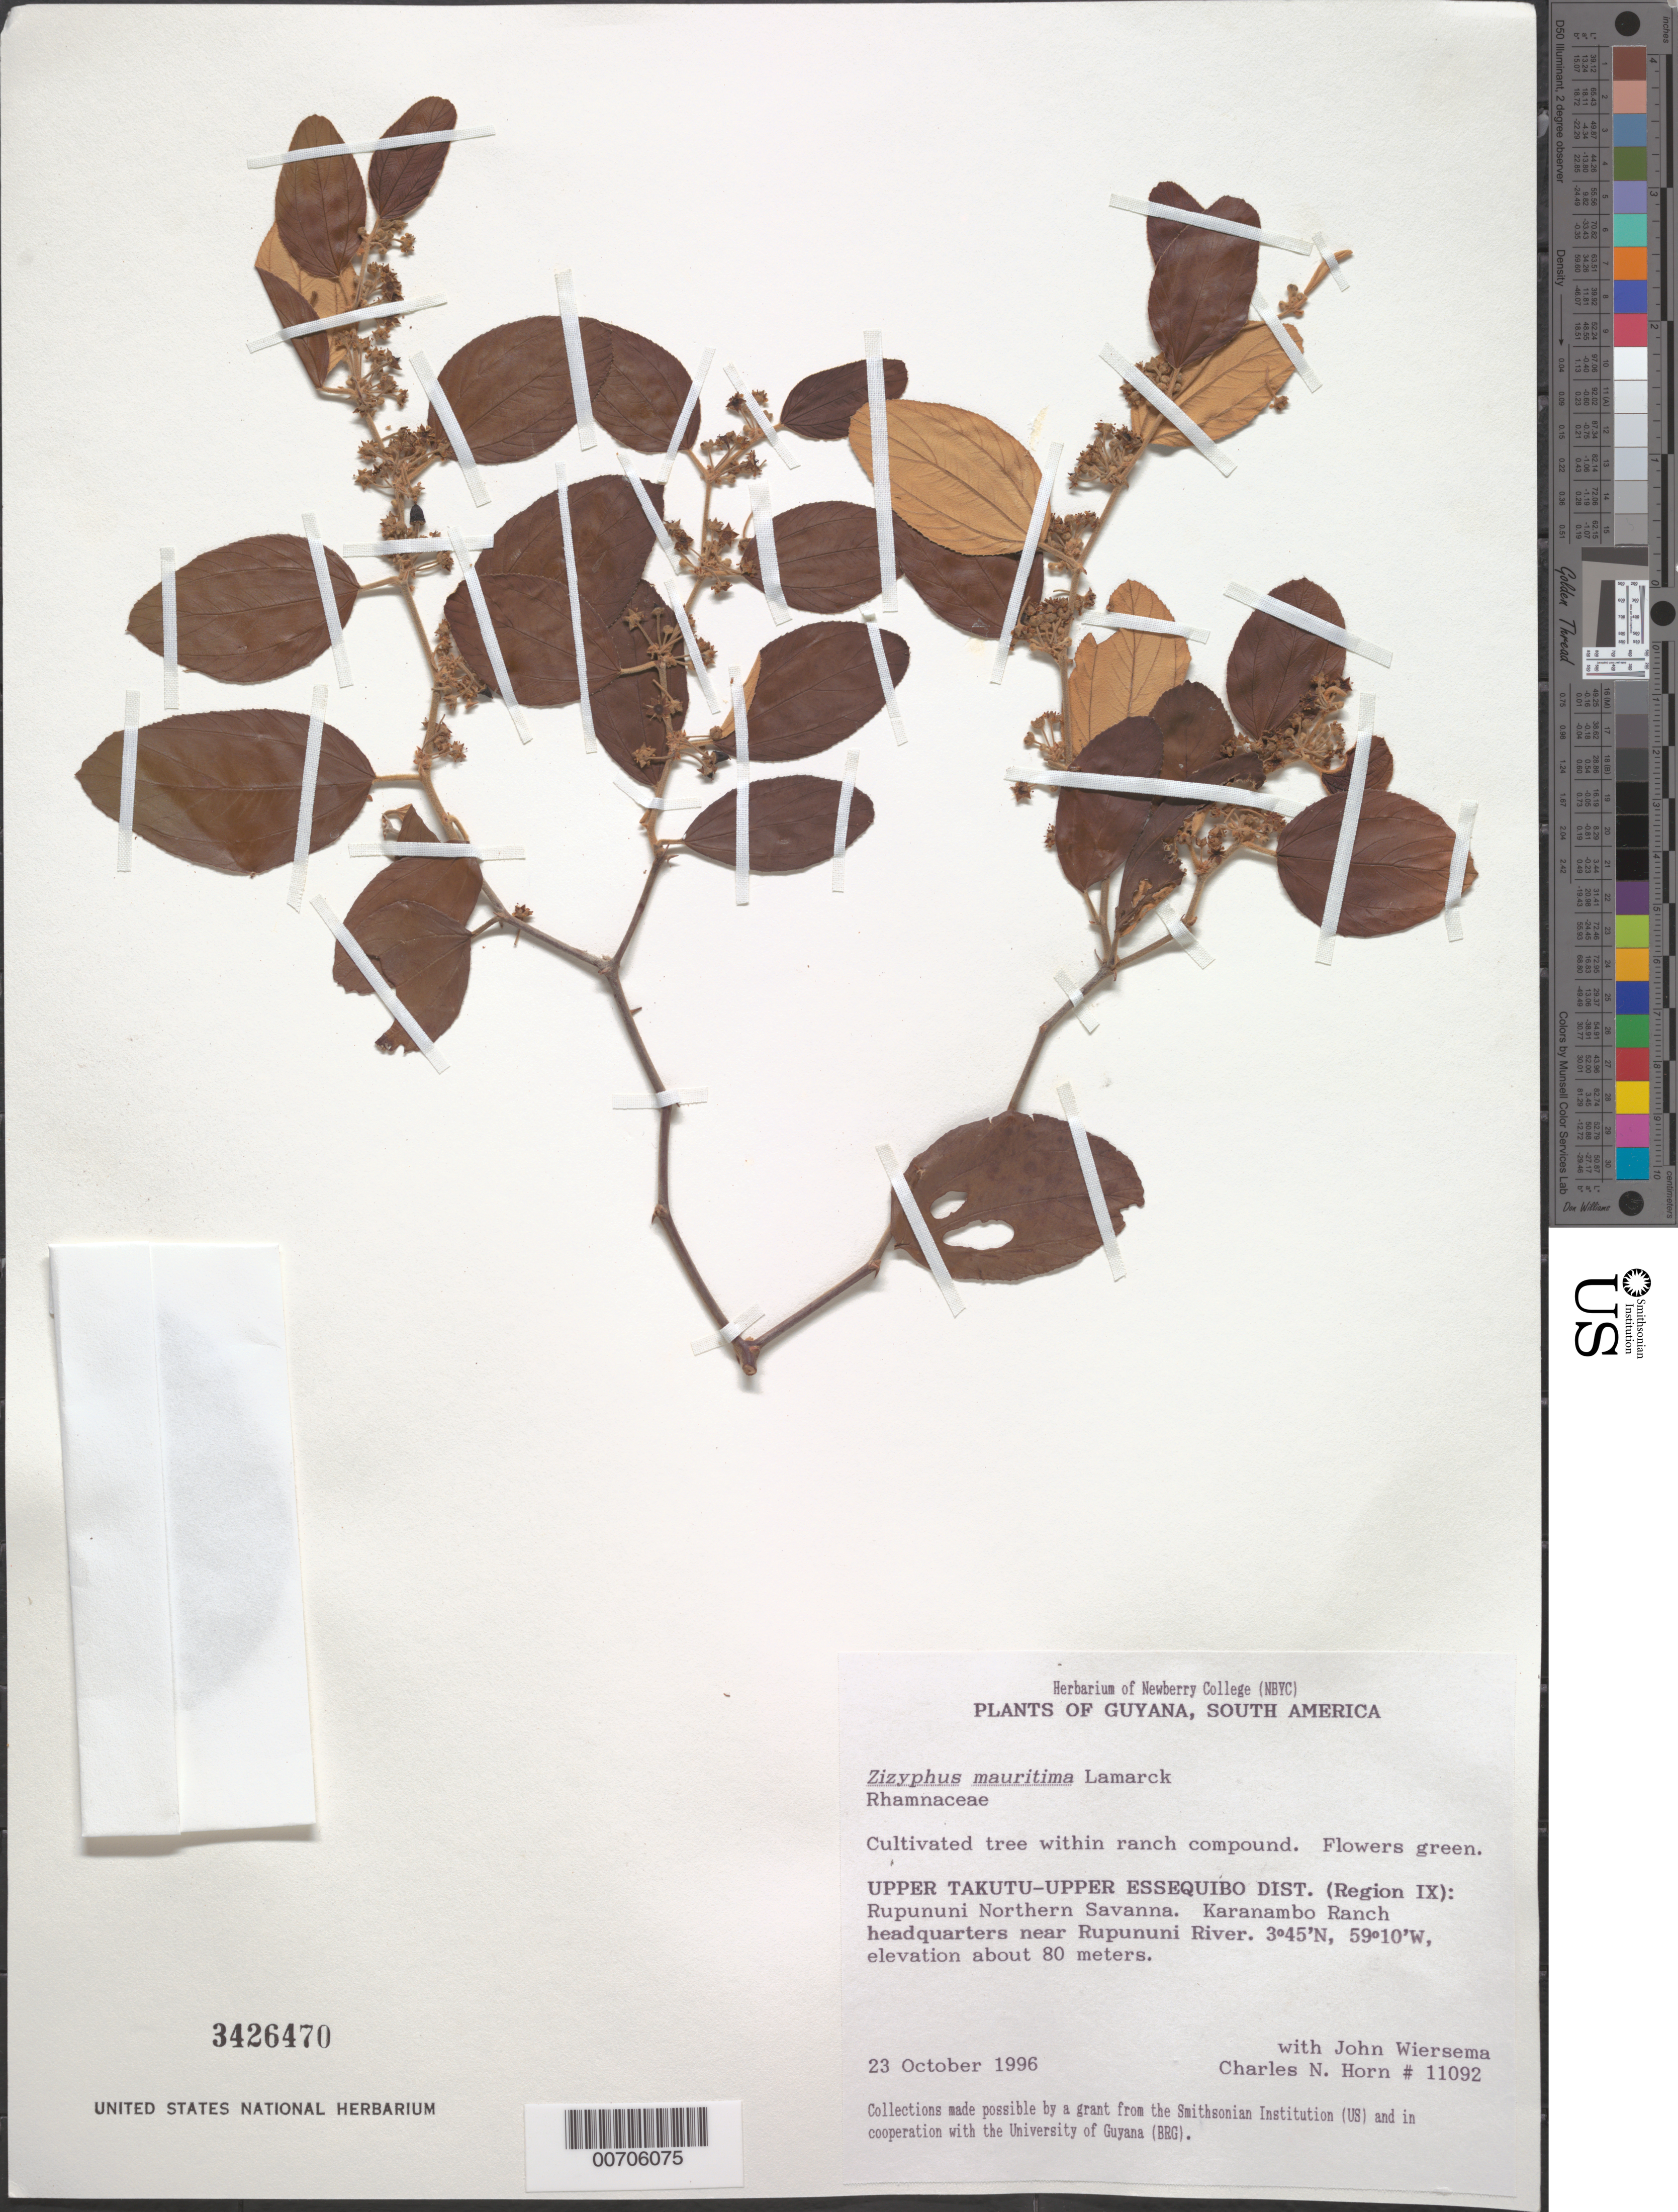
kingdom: Plantae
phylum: Tracheophyta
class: Magnoliopsida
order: Rosales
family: Rhamnaceae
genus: Ziziphus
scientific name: Ziziphus mauritiana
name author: Lam.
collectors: C. N. Horn & J. H. Wiersema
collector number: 11092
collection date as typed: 23-Oct-96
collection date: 1996-10-23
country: Guyana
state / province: U. Takutu-U. Essequibo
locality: Rupununi Northern Savanna, Karanambo Ranch headquarters, near Rupununi R.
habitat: Ranch compound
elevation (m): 80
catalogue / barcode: US 3426470